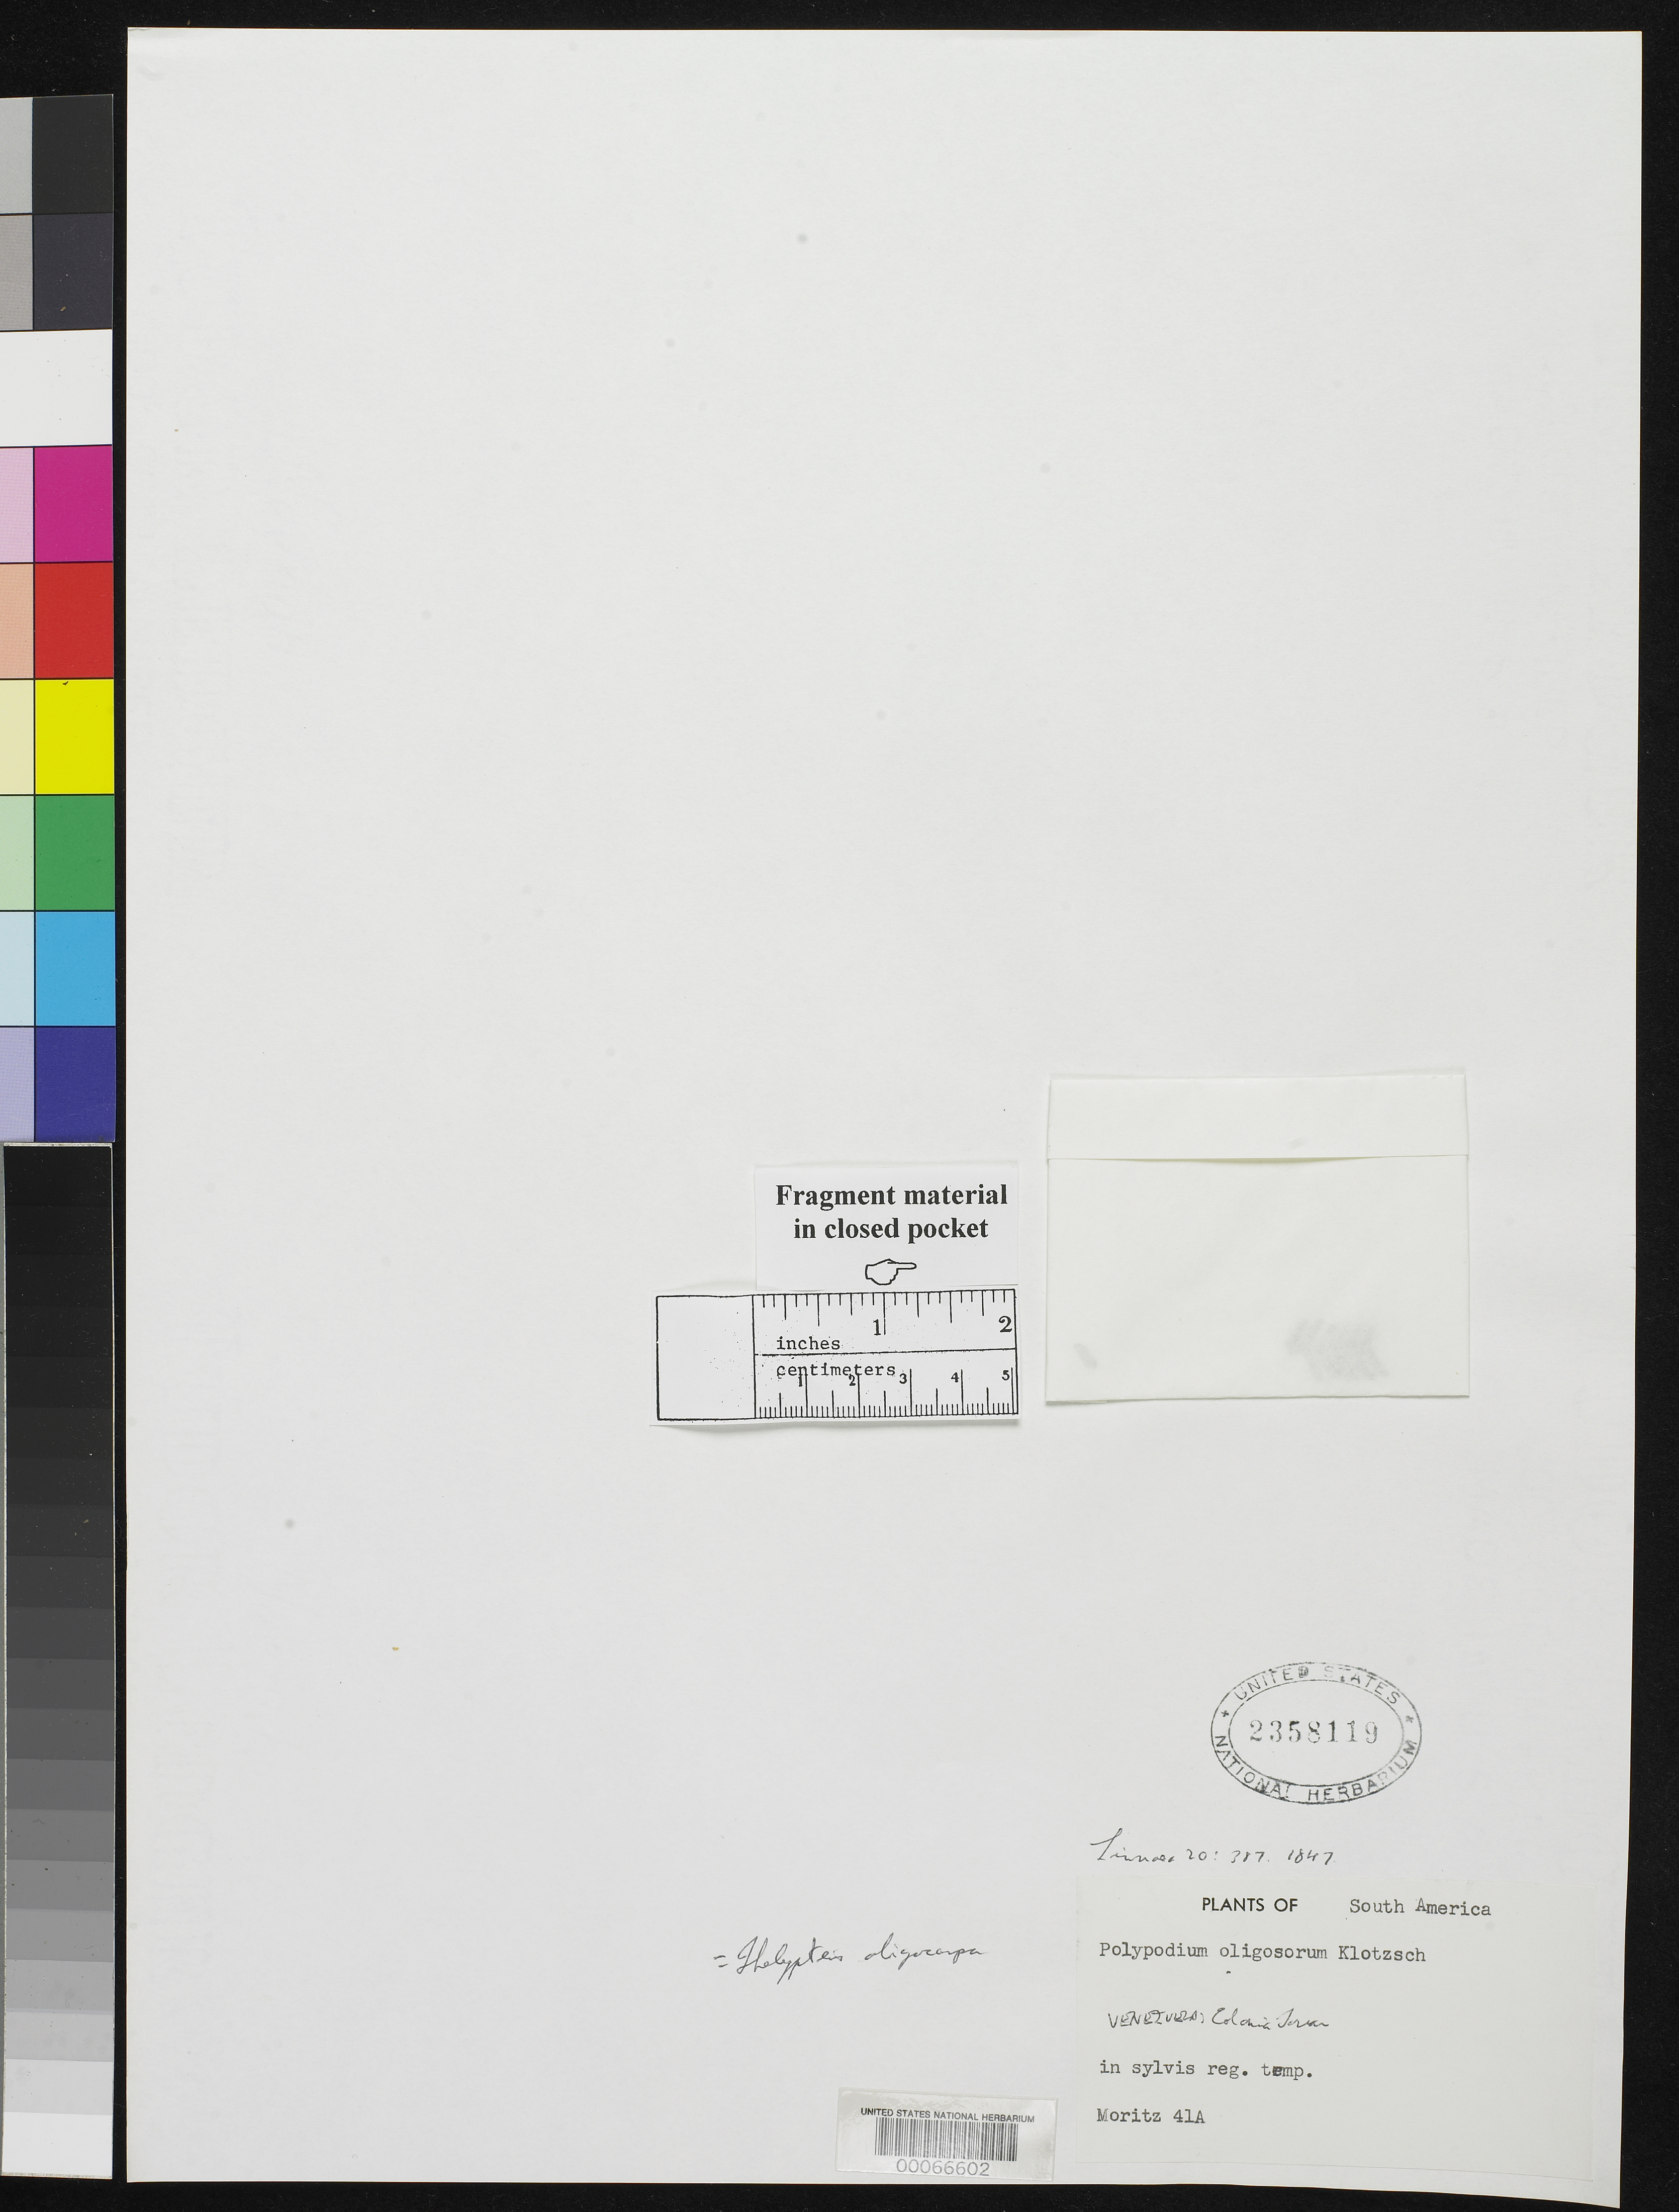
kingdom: Plantae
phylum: Tracheophyta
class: Polypodiopsida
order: Polypodiales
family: Polypodiaceae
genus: Polypodium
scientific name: Polypodium oligosorum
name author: Klotzsch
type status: Type Fragment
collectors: A. Moritz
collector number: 41a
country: Venezuela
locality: Colonia Tovar.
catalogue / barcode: US 2358119